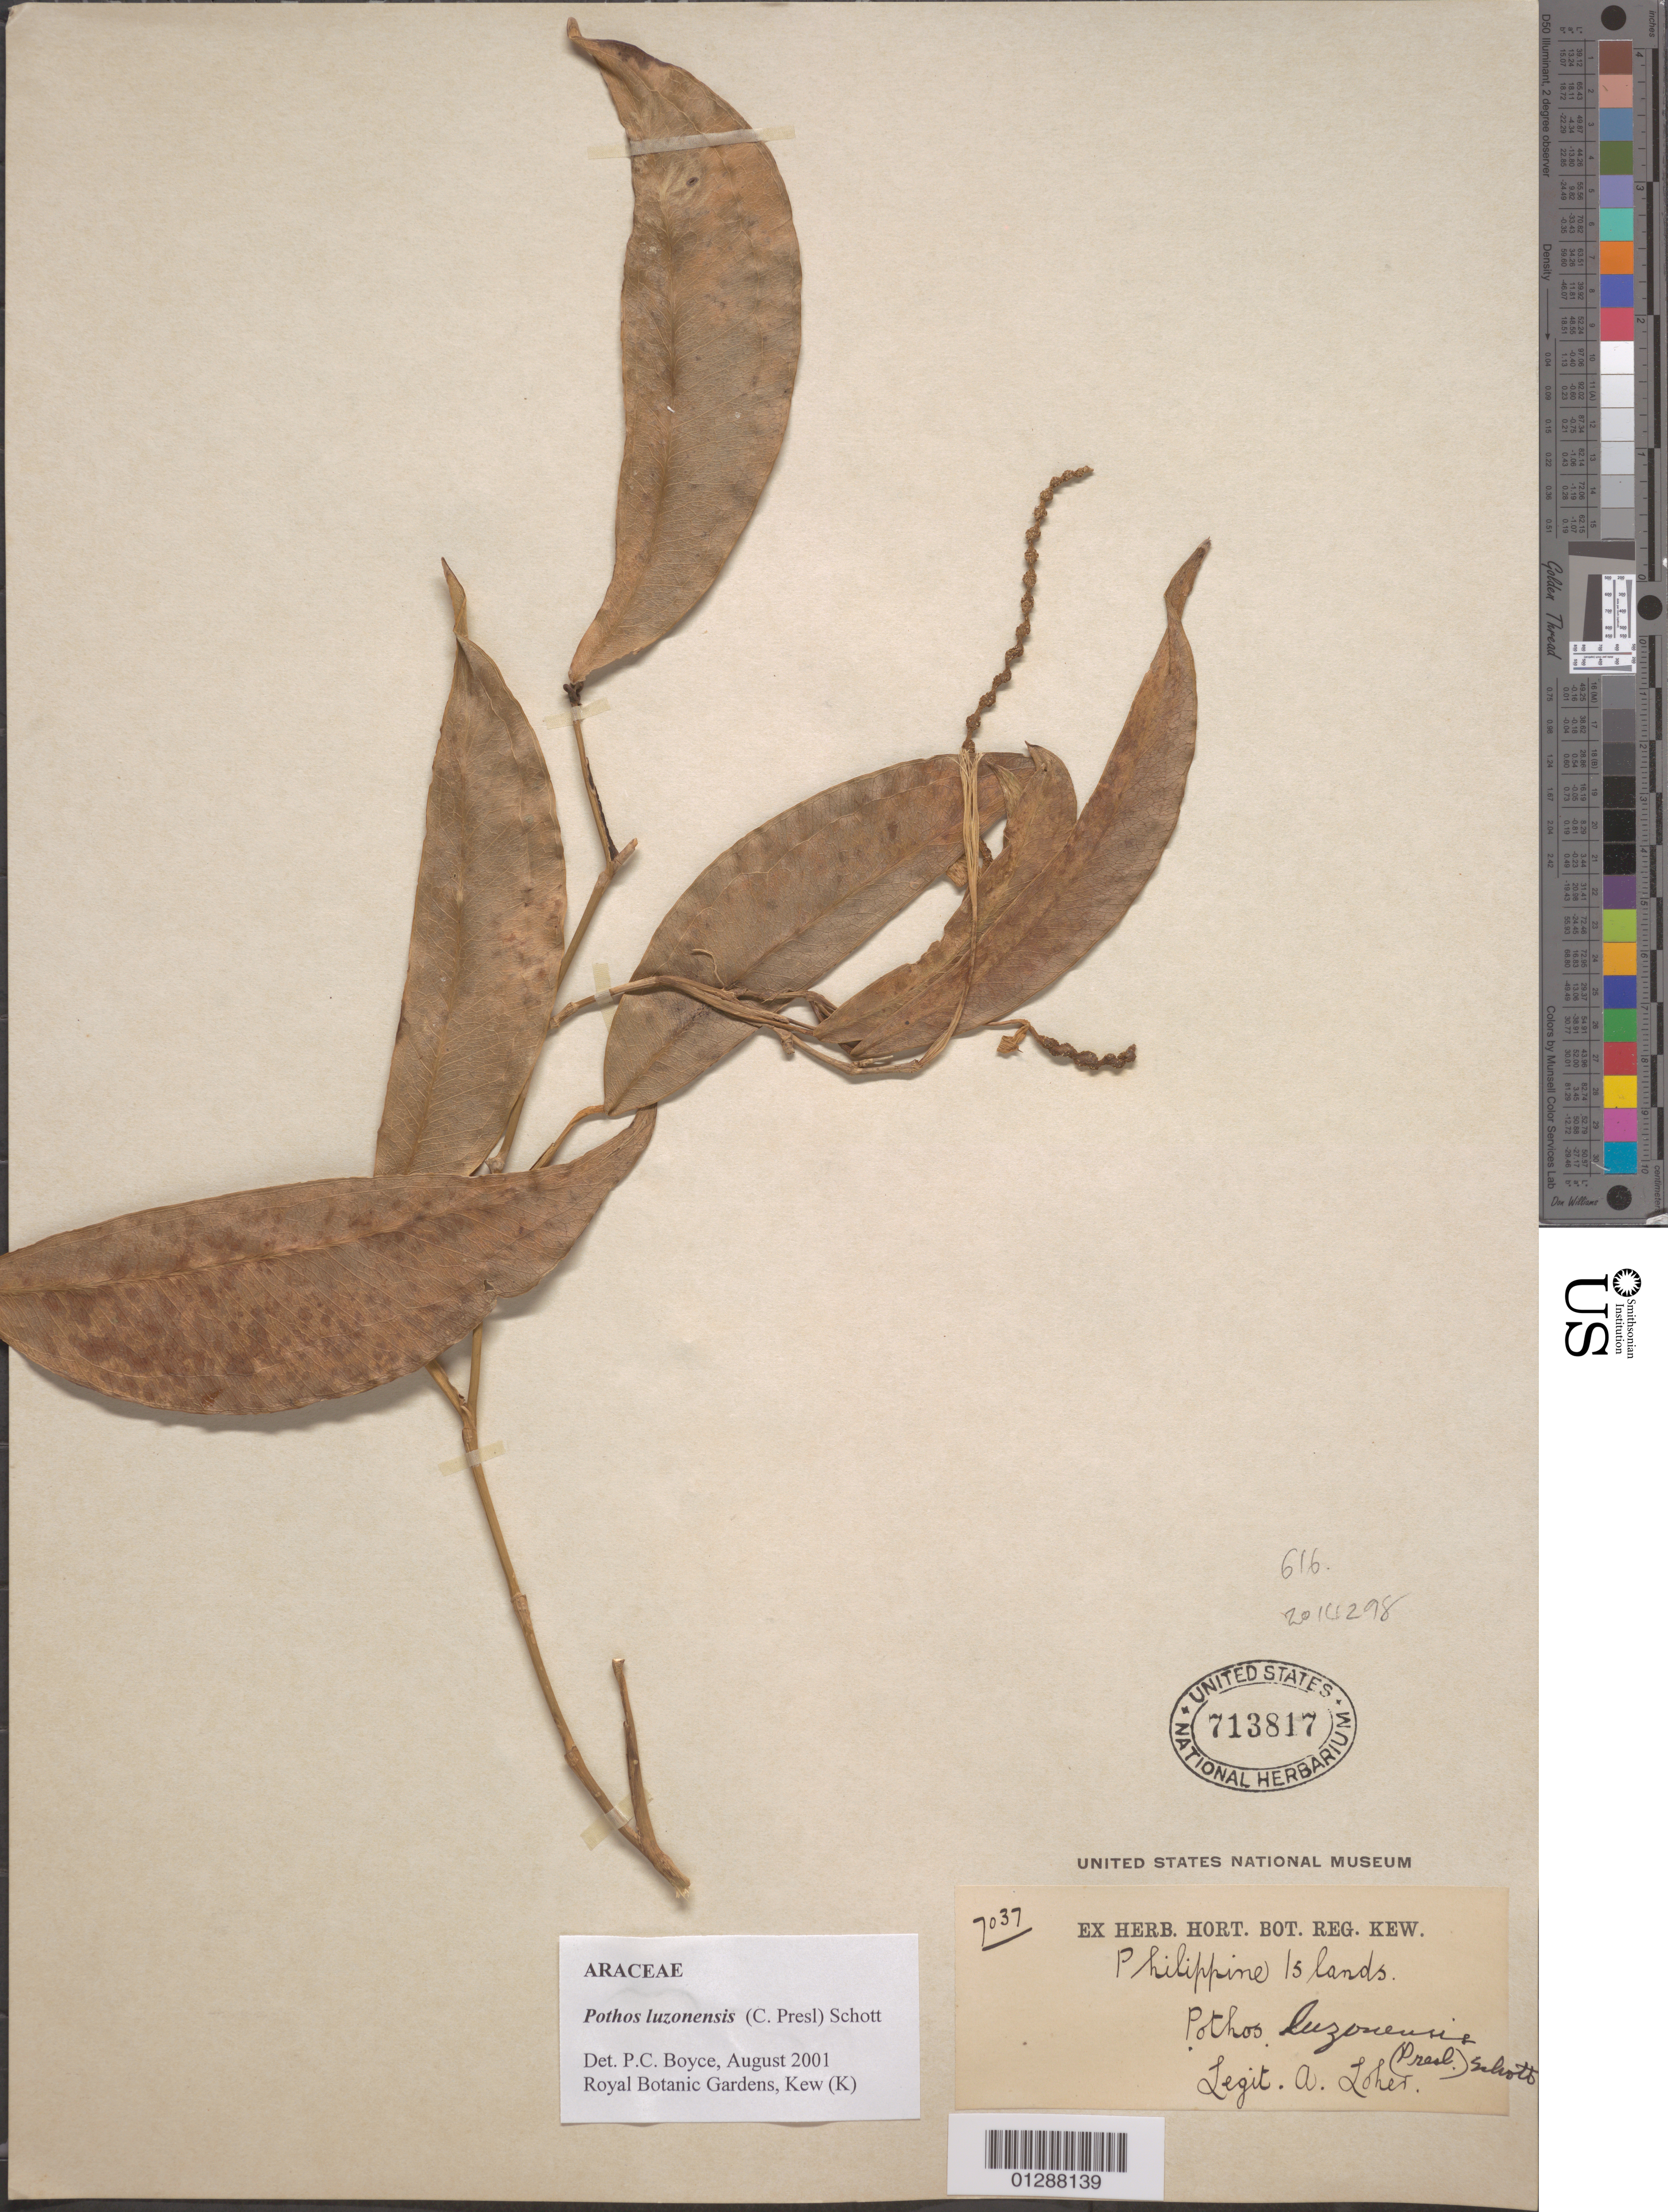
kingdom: Plantae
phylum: Tracheophyta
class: Liliopsida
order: Alismatales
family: Araceae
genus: Pothos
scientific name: Pothos luzonensis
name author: (C. Presl) Schott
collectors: A. Loher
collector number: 7037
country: Philippines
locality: Philippine Islands.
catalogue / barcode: US 713817